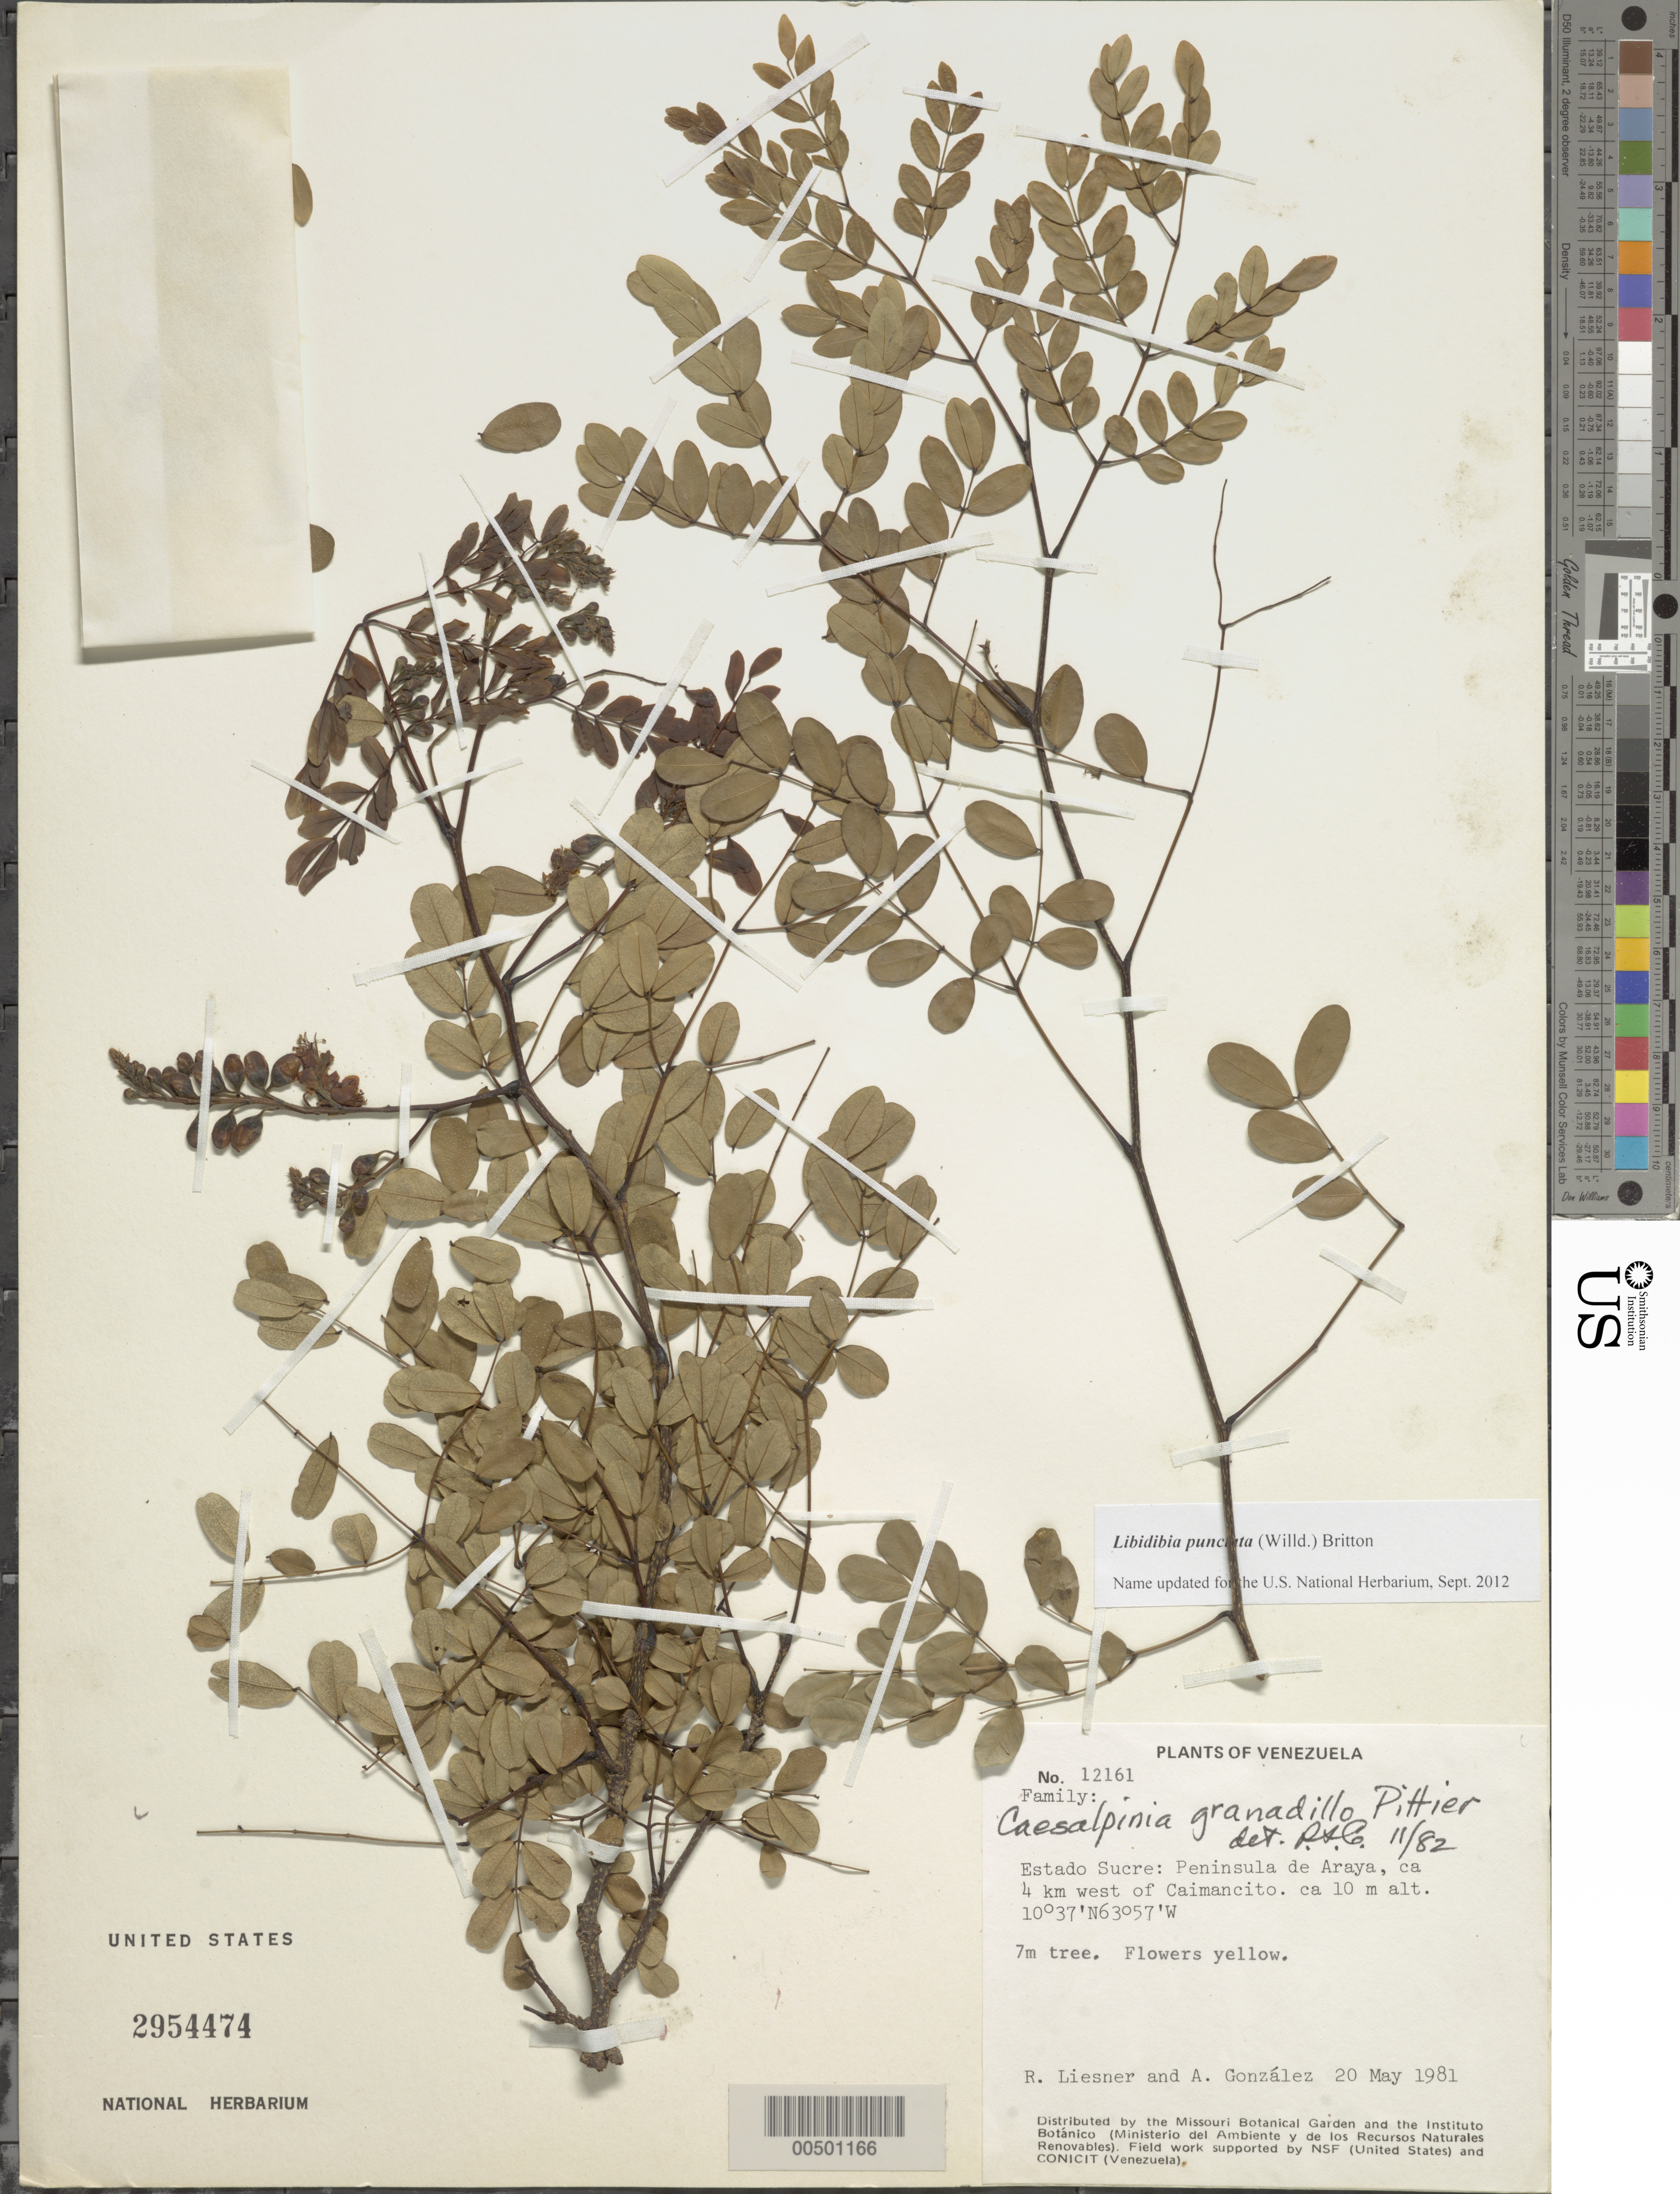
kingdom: Plantae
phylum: Tracheophyta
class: Magnoliopsida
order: Fabales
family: Fabaceae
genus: Libidibia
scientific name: Libidibia punctata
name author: (Willd.) Britton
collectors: R. L. Liesner & A. C. González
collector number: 12161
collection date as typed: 20 May 1981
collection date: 1981-05-20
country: Venezuela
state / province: Sucre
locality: Peninsula de araya, ca 4 km w of caimancito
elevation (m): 10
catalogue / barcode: US 2954474